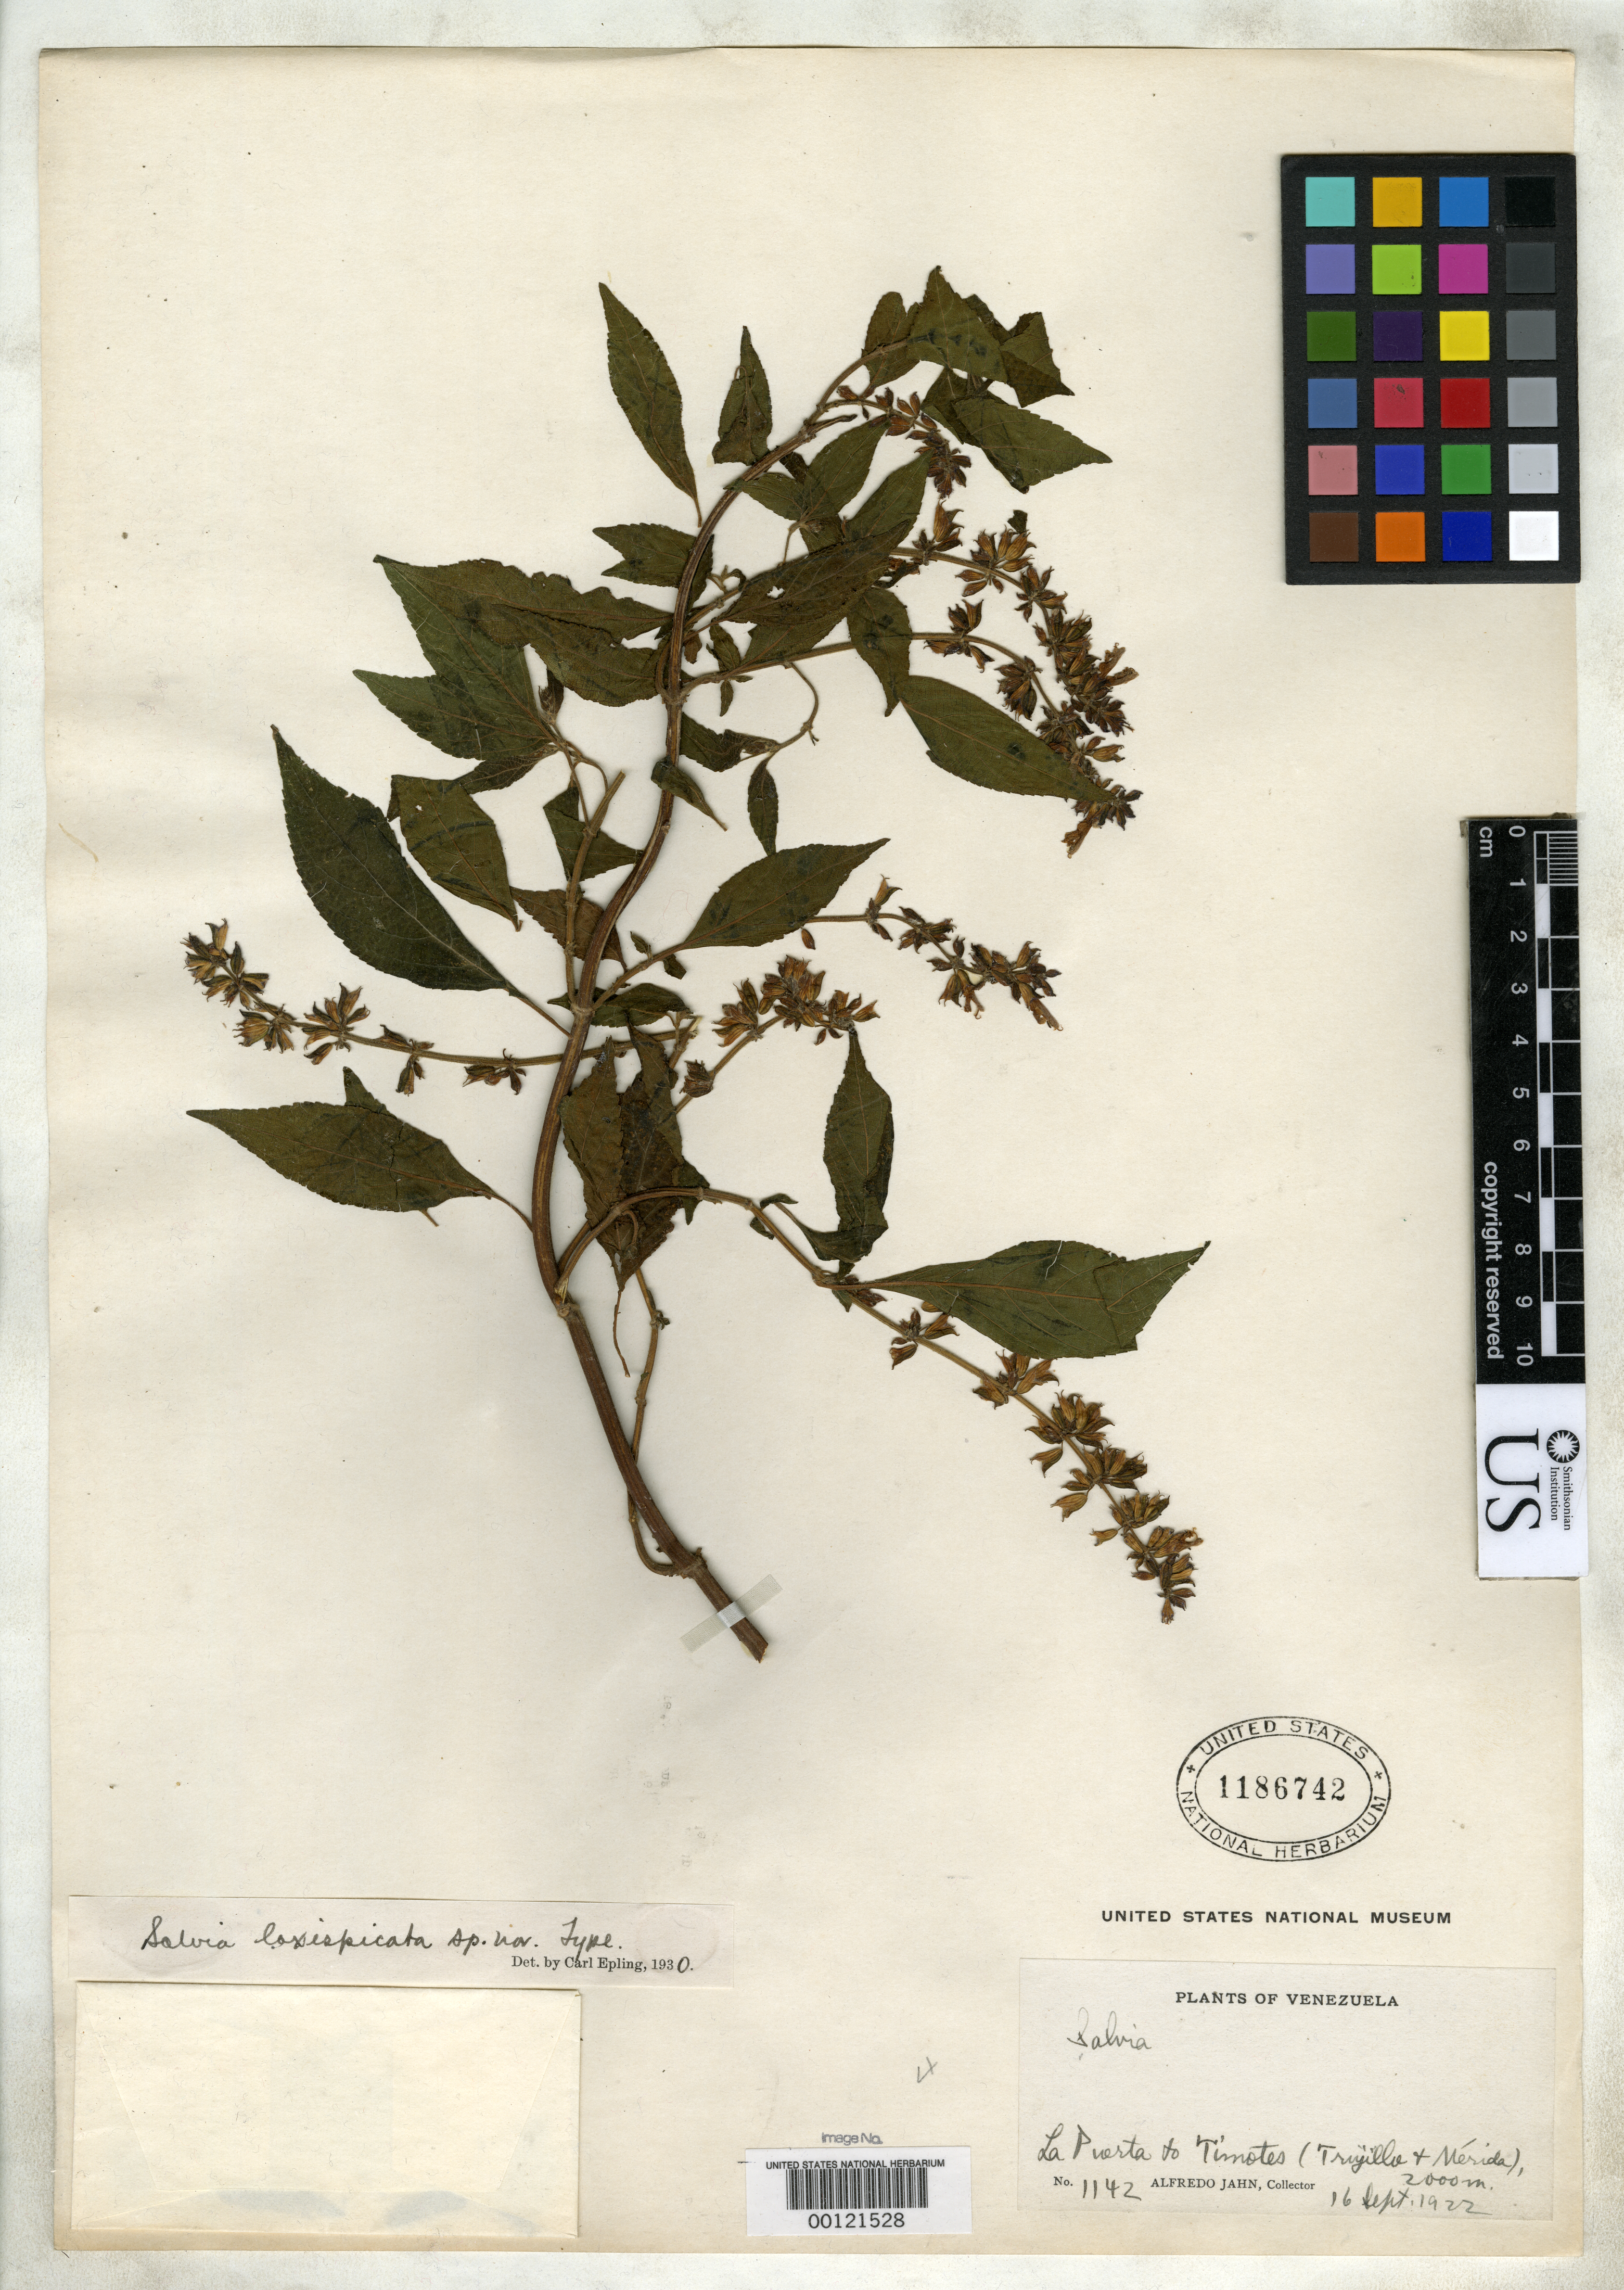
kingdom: Plantae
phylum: Tracheophyta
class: Magnoliopsida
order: Lamiales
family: Lamiaceae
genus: Salvia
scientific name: Salvia laxispicata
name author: Epling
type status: Holotype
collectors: A. Jahn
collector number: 1142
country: Venezuela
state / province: Mérida / Trujillo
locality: Between La Puerta & Timotes.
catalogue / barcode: US 1186742